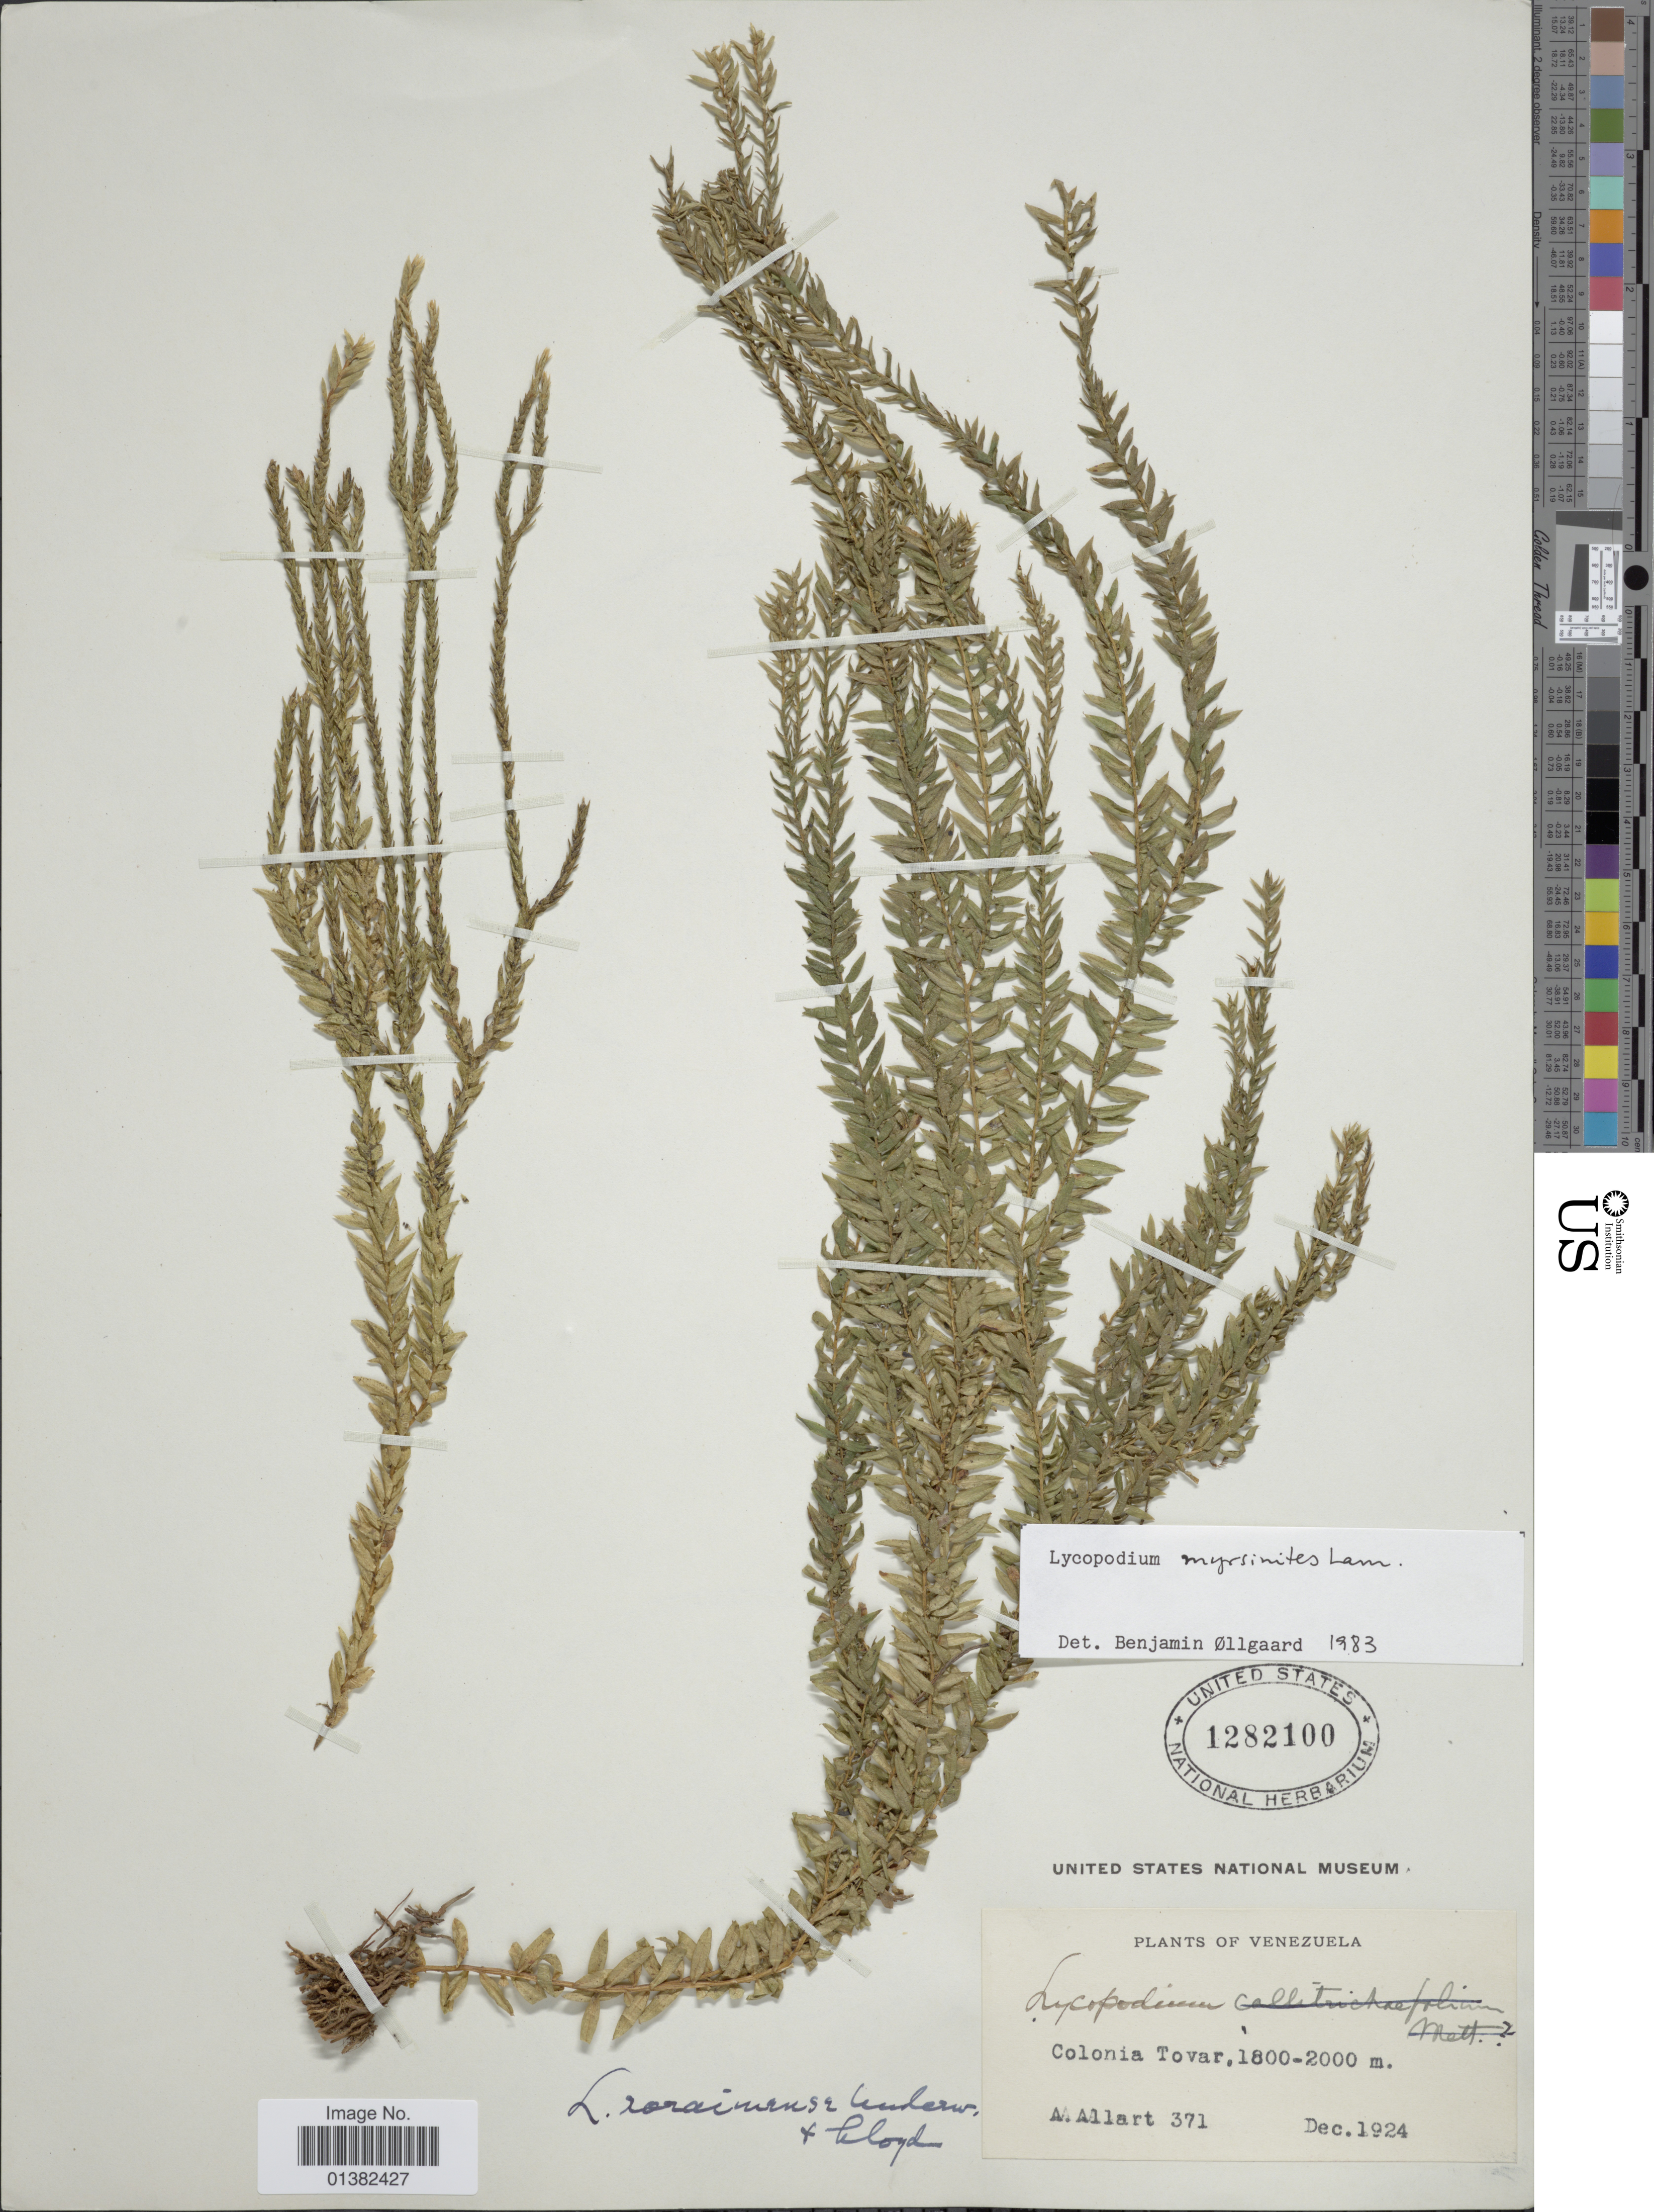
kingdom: Plantae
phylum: Tracheophyta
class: Lycopodiopsida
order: Lycopodiales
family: Lycopodiaceae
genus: Phlegmariurus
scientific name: Phlegmariurus myrsinites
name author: (Lam.) B. Øllg.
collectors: A. Allart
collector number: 371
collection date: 1924-12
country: Venezuela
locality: Colonia Tovar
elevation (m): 1800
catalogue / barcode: US 1282100